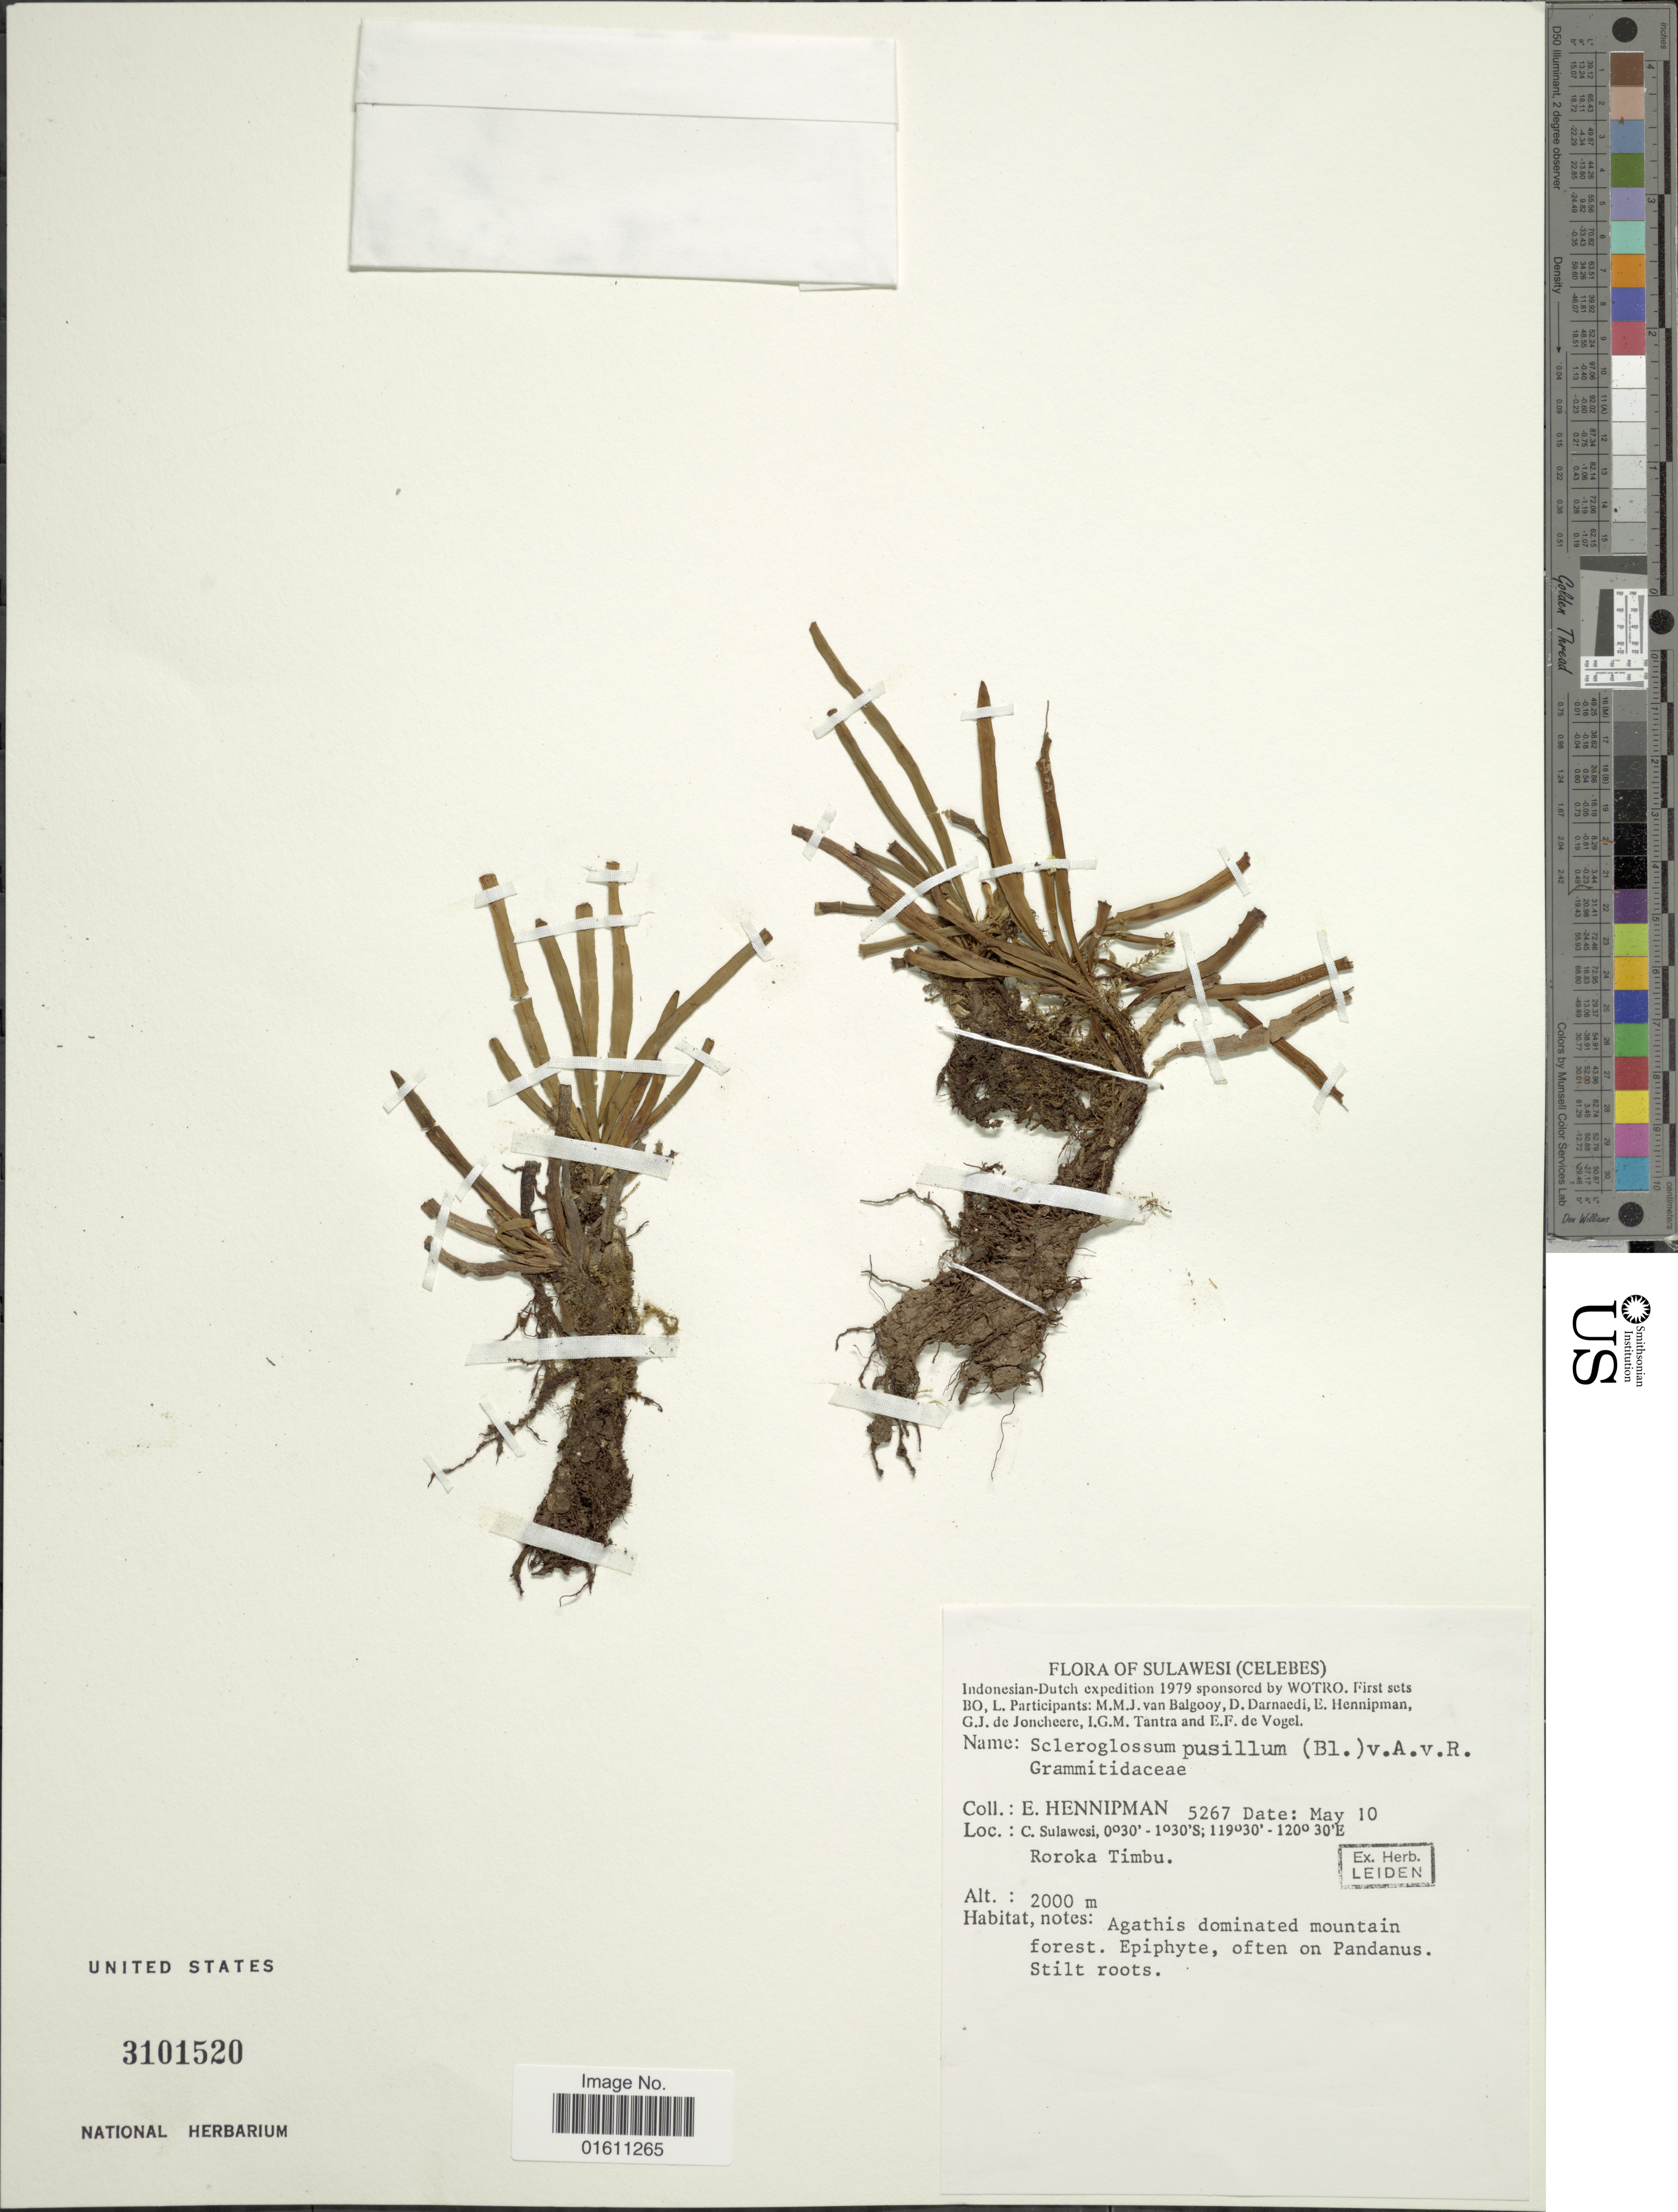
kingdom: Plantae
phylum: Tracheophyta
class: Polypodiopsida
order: Polypodiales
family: Polypodiaceae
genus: Scleroglossum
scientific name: Scleroglossum pusillum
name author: (Blume) Alderw.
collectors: E. Hennipman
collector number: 5267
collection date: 1979-05-10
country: Indonesia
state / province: Sulawesi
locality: Sulawesi (Celebes), Roroka Timbu.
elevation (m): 2000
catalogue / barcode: US 3101520